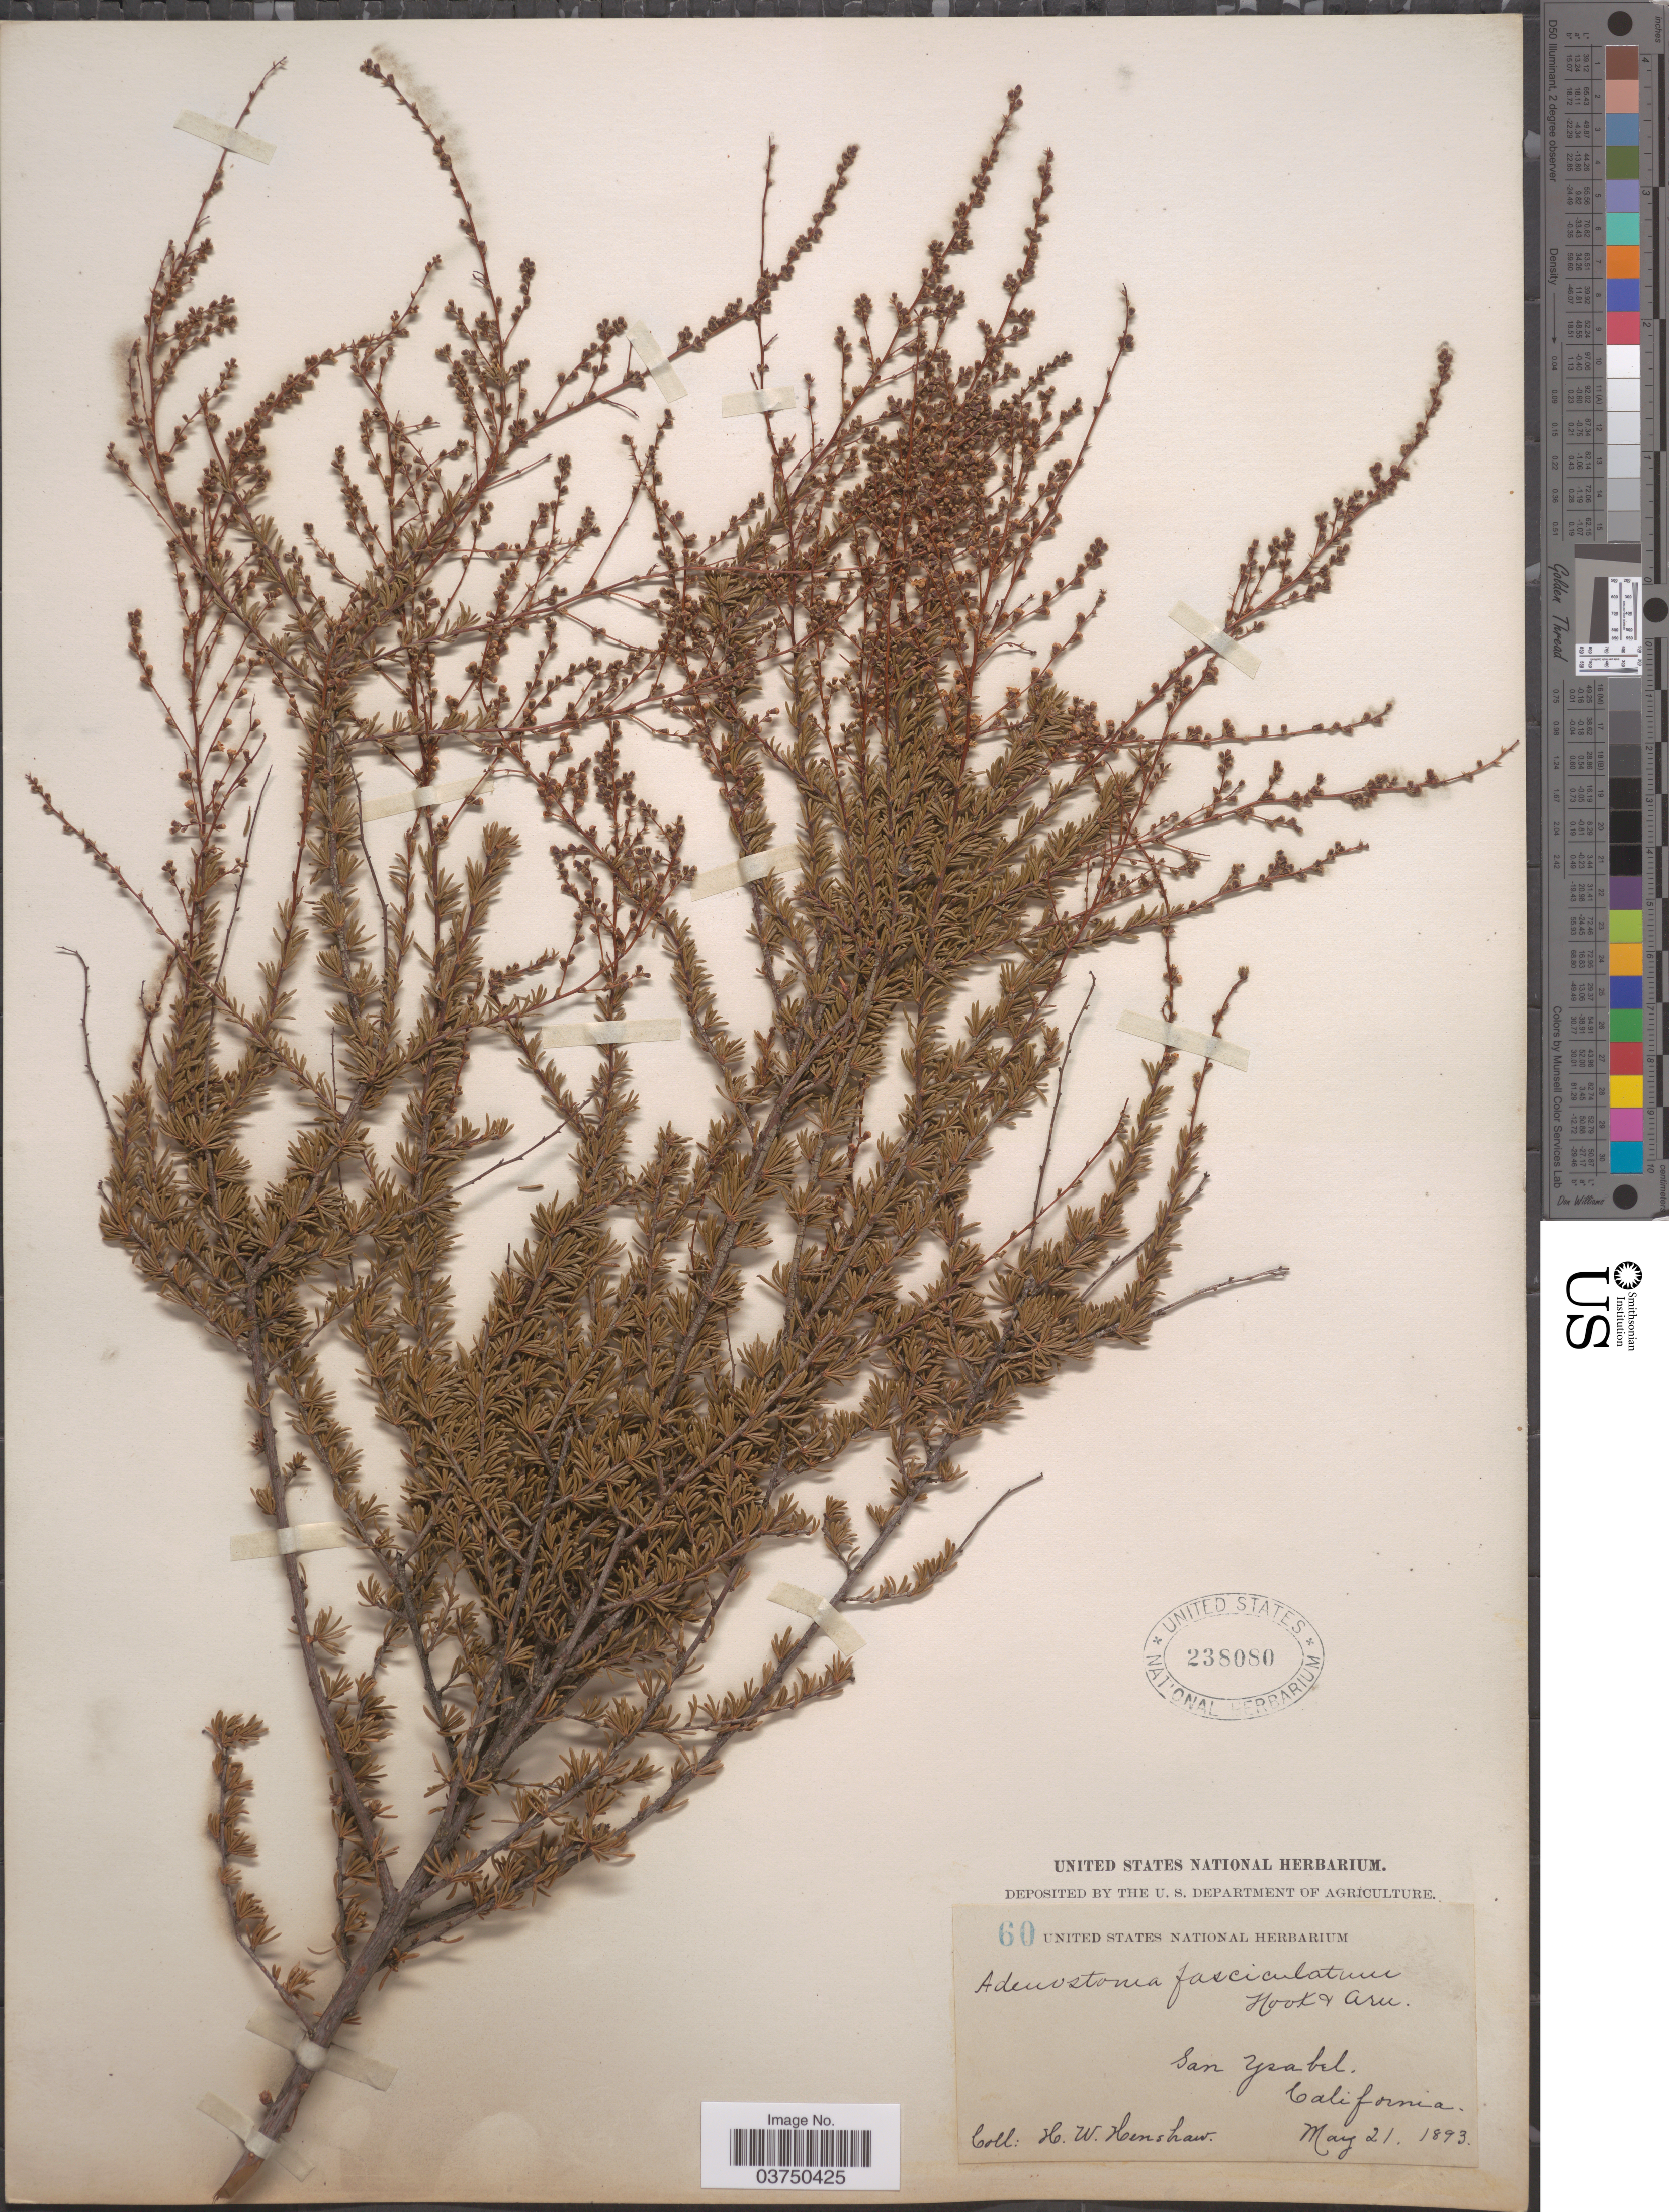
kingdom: Plantae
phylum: Tracheophyta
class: Magnoliopsida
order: Rosales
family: Rosaceae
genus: Adenostoma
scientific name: Adenostoma fasciculatum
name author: Hook. & Arn.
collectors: H. Henshaw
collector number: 60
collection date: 1893-05-21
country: United States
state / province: California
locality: San Ysabel.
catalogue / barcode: US 238080